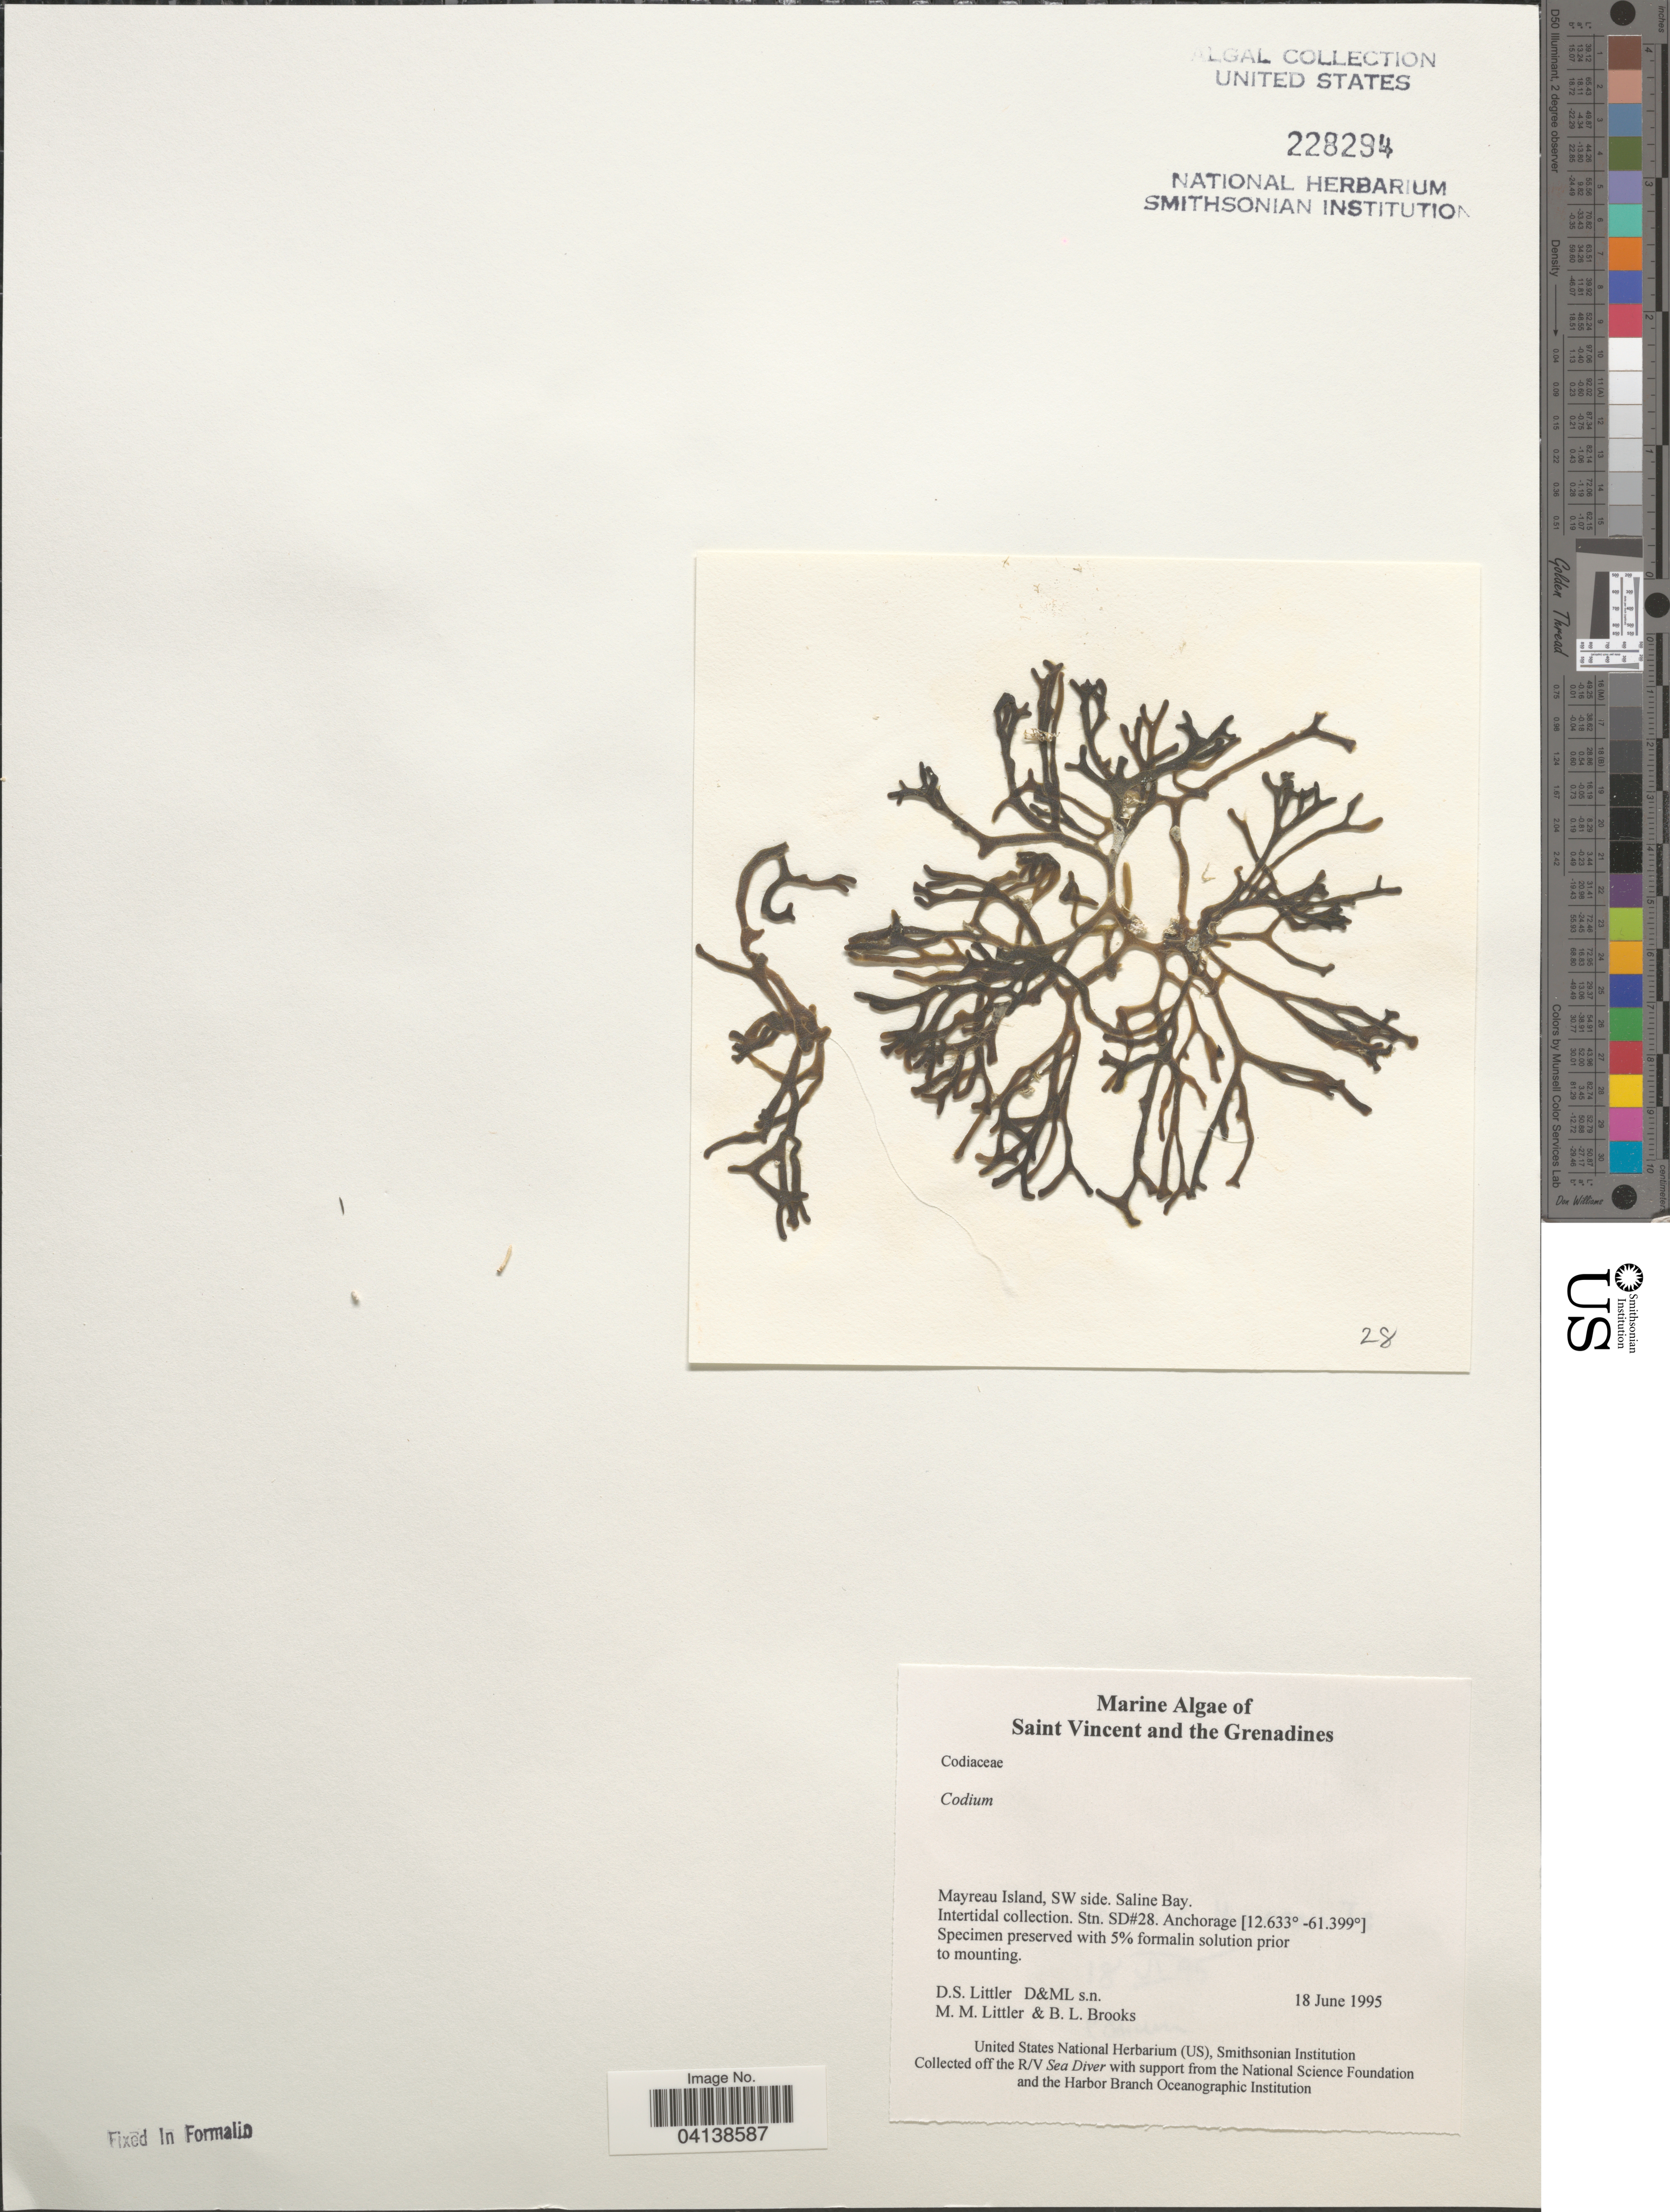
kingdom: Plantae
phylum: Chlorophyta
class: Ulvophyceae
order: Bryopsidales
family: Codiaceae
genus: Codium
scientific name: Codium sp.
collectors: D. S. Littler & B. Brooks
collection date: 1995-06-18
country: St. Vincent - Grenadines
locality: Saint Vincent and the Grenadines. Mayreau Island, SW side. Saline Bay. Stn. SD#28.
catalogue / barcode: US 228294